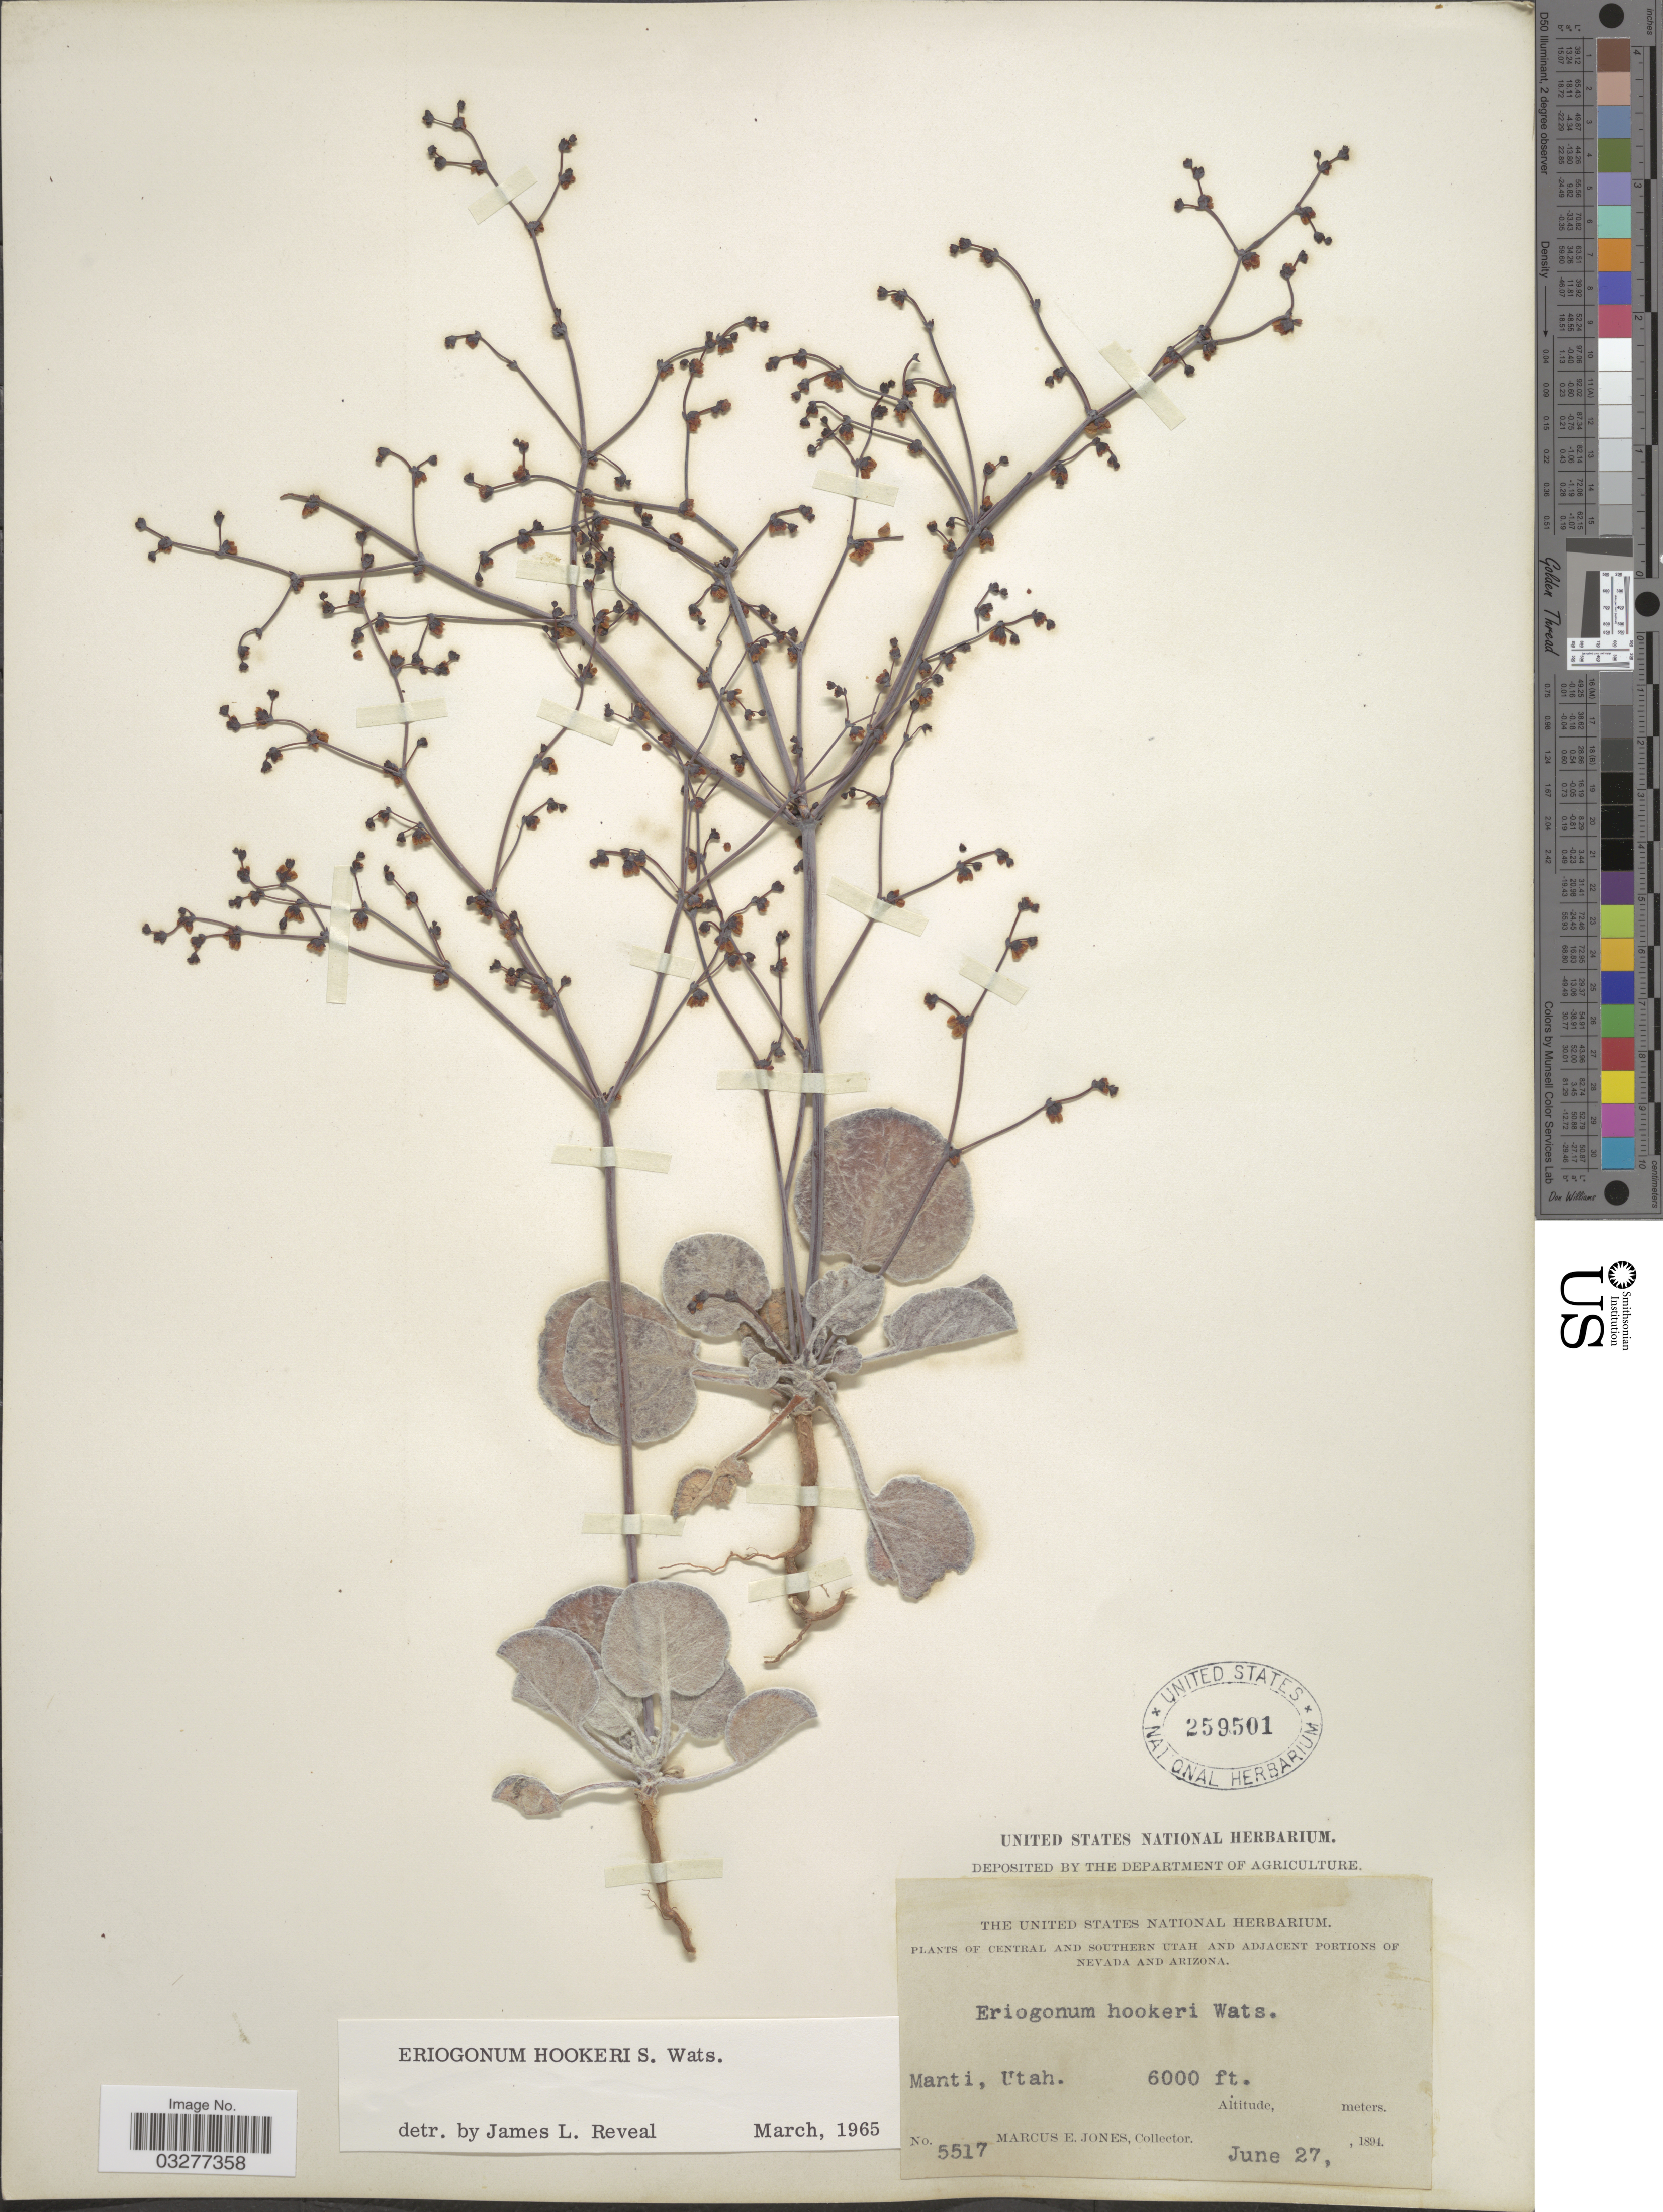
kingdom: Plantae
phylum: Tracheophyta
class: Magnoliopsida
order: Caryophyllales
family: Polygonaceae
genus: Eriogonum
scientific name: Eriogonum hookeri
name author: S. Watson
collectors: M. E. Jones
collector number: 5517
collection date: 1894-06-27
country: United States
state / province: Utah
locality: Central and southern Utah. Manti.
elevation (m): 1829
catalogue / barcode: US 259501